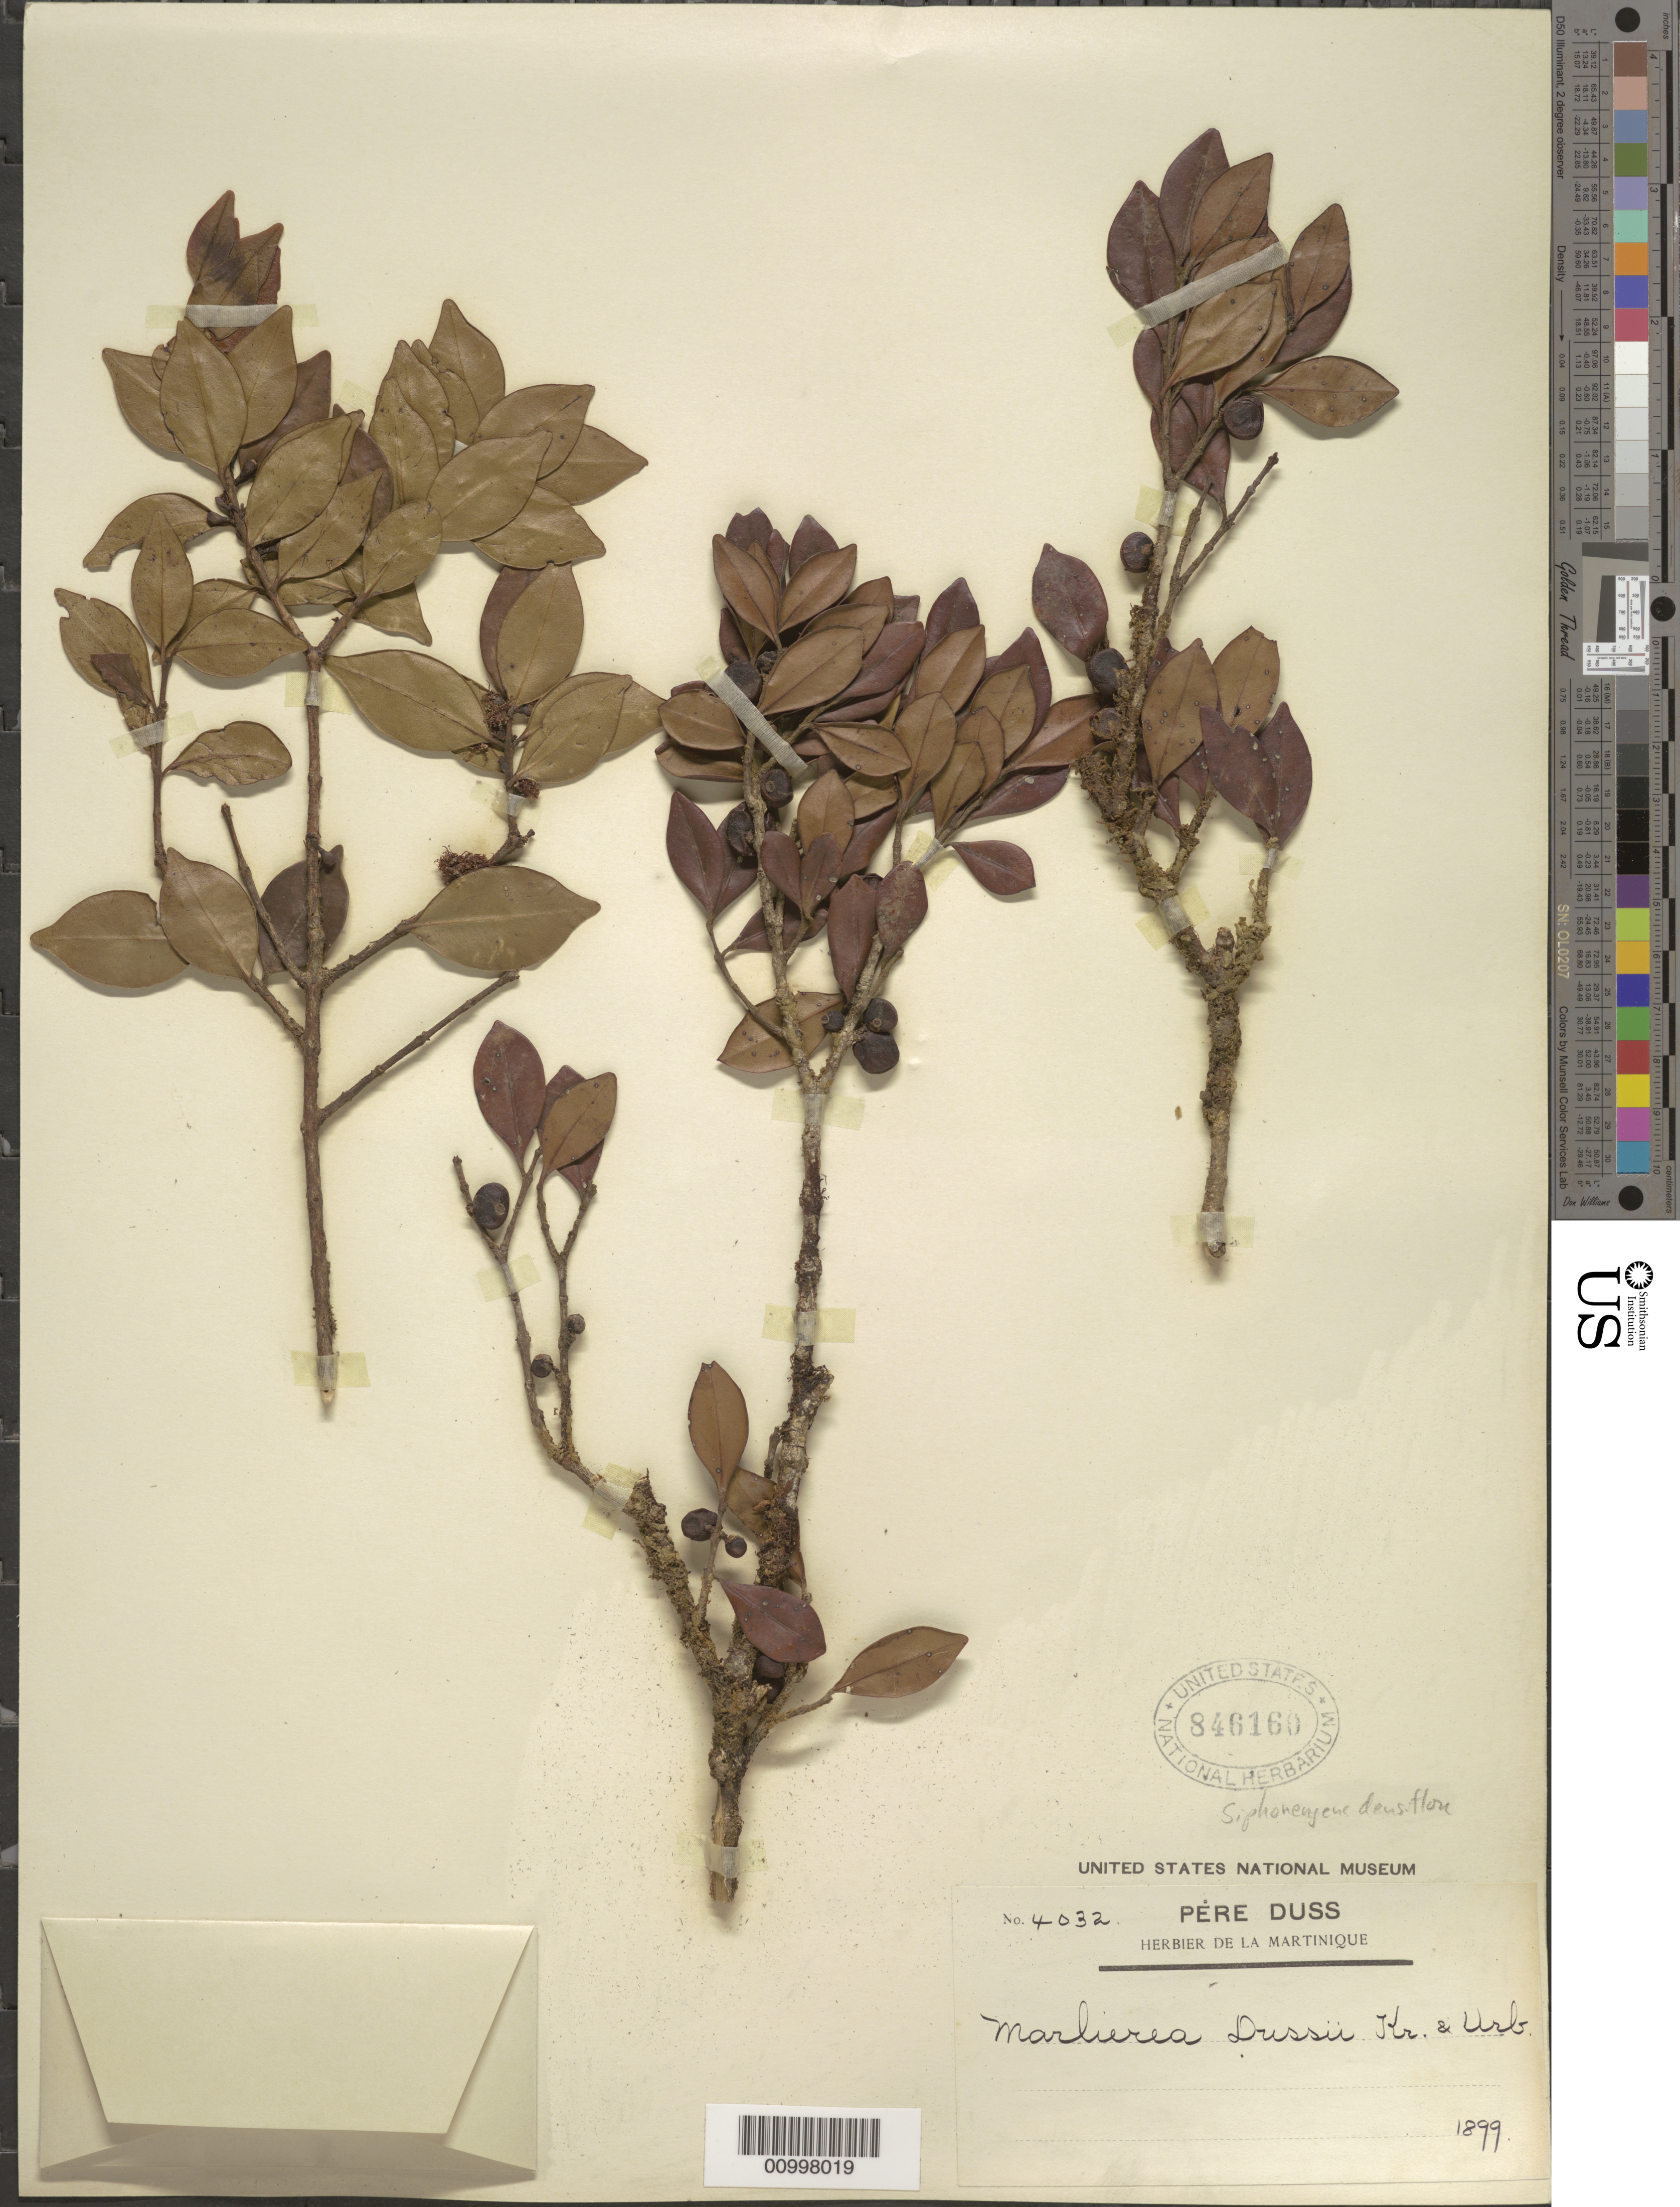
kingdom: Plantae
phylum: Tracheophyta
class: Magnoliopsida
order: Myrtales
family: Myrtaceae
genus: Siphoneugena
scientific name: Siphoneugena dussii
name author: (Krug & Urb.) Proença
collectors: Père Duss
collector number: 4032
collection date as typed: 1899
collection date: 1899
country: Martinique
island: Martinique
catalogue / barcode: US 846160